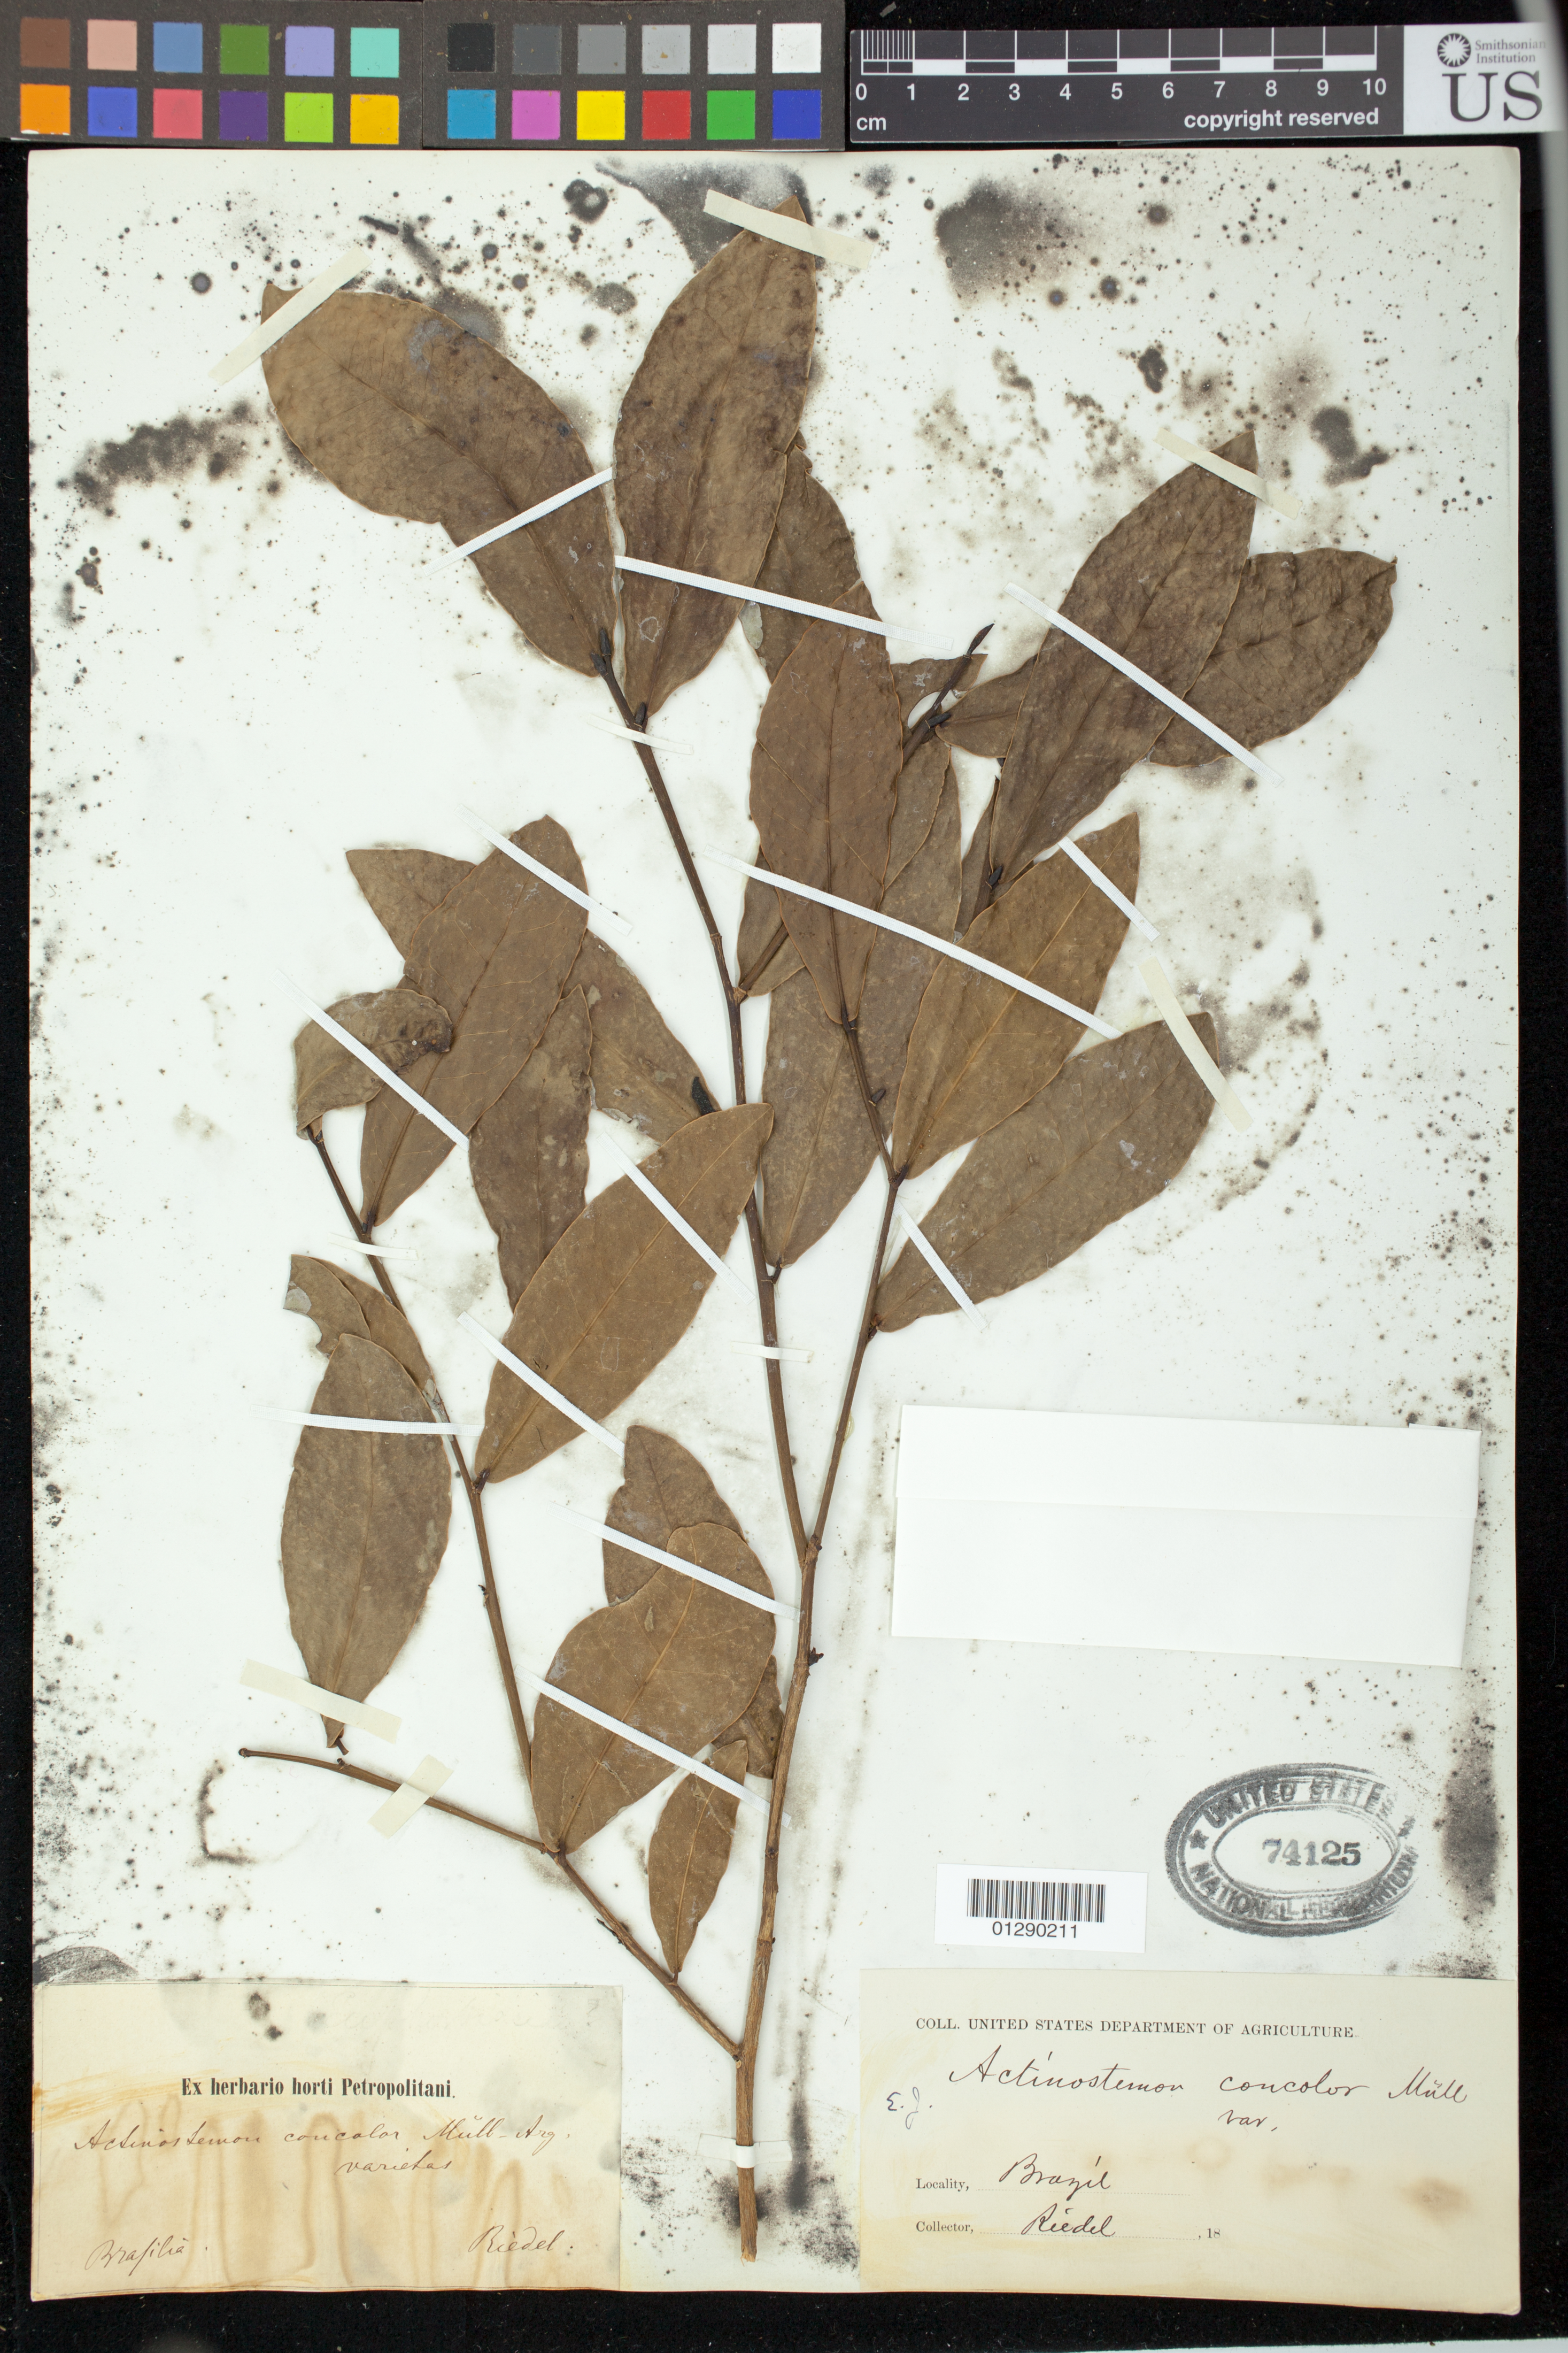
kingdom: Plantae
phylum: Tracheophyta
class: Magnoliopsida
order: Malpighiales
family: Euphorbiaceae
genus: Actinostemon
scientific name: Actinostemon concolor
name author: (Spreng.) Müll. Arg.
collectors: L. Riedel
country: Brazil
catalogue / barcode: US 74125